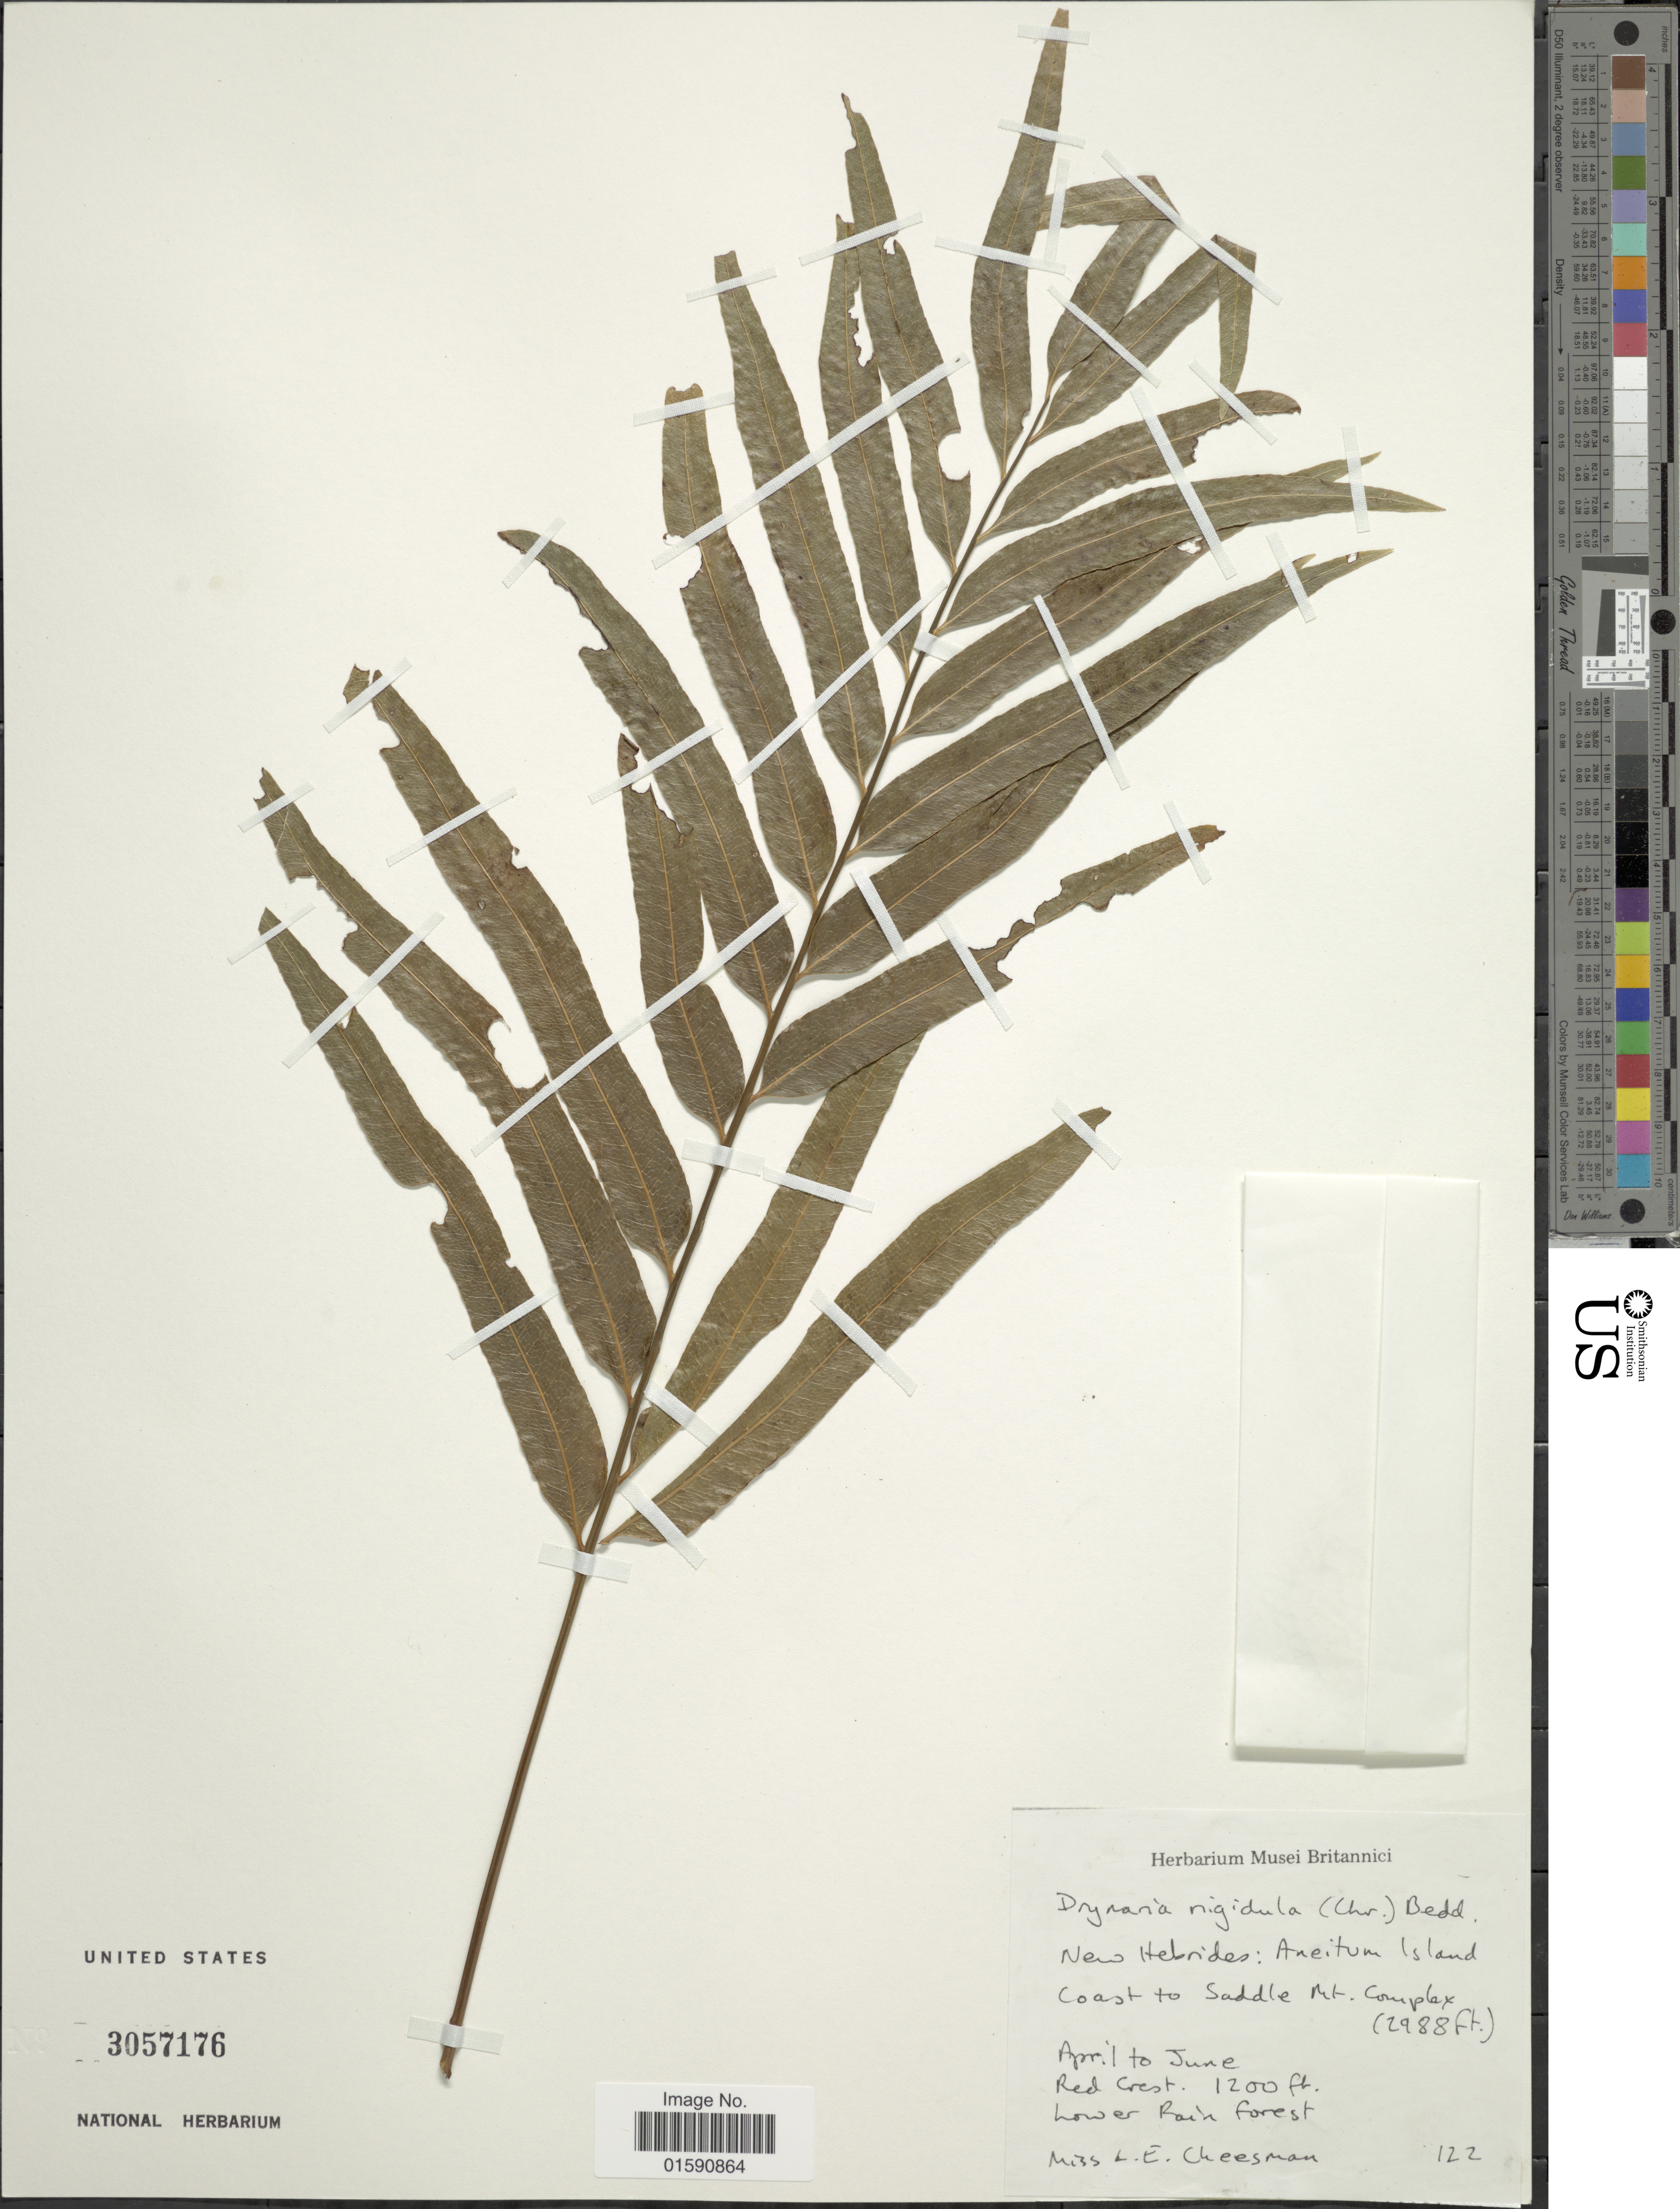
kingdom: Plantae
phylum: Tracheophyta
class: Polypodiopsida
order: Polypodiales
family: Polypodiaceae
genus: Drynaria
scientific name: Drynaria rigidula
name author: (Sw.) Bedd.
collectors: L. E. Cheesman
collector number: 122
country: Vanuatu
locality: New Hebrides: Aneitum Island. Coast to Saddle Mt. Complex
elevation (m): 366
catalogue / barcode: US 3057176